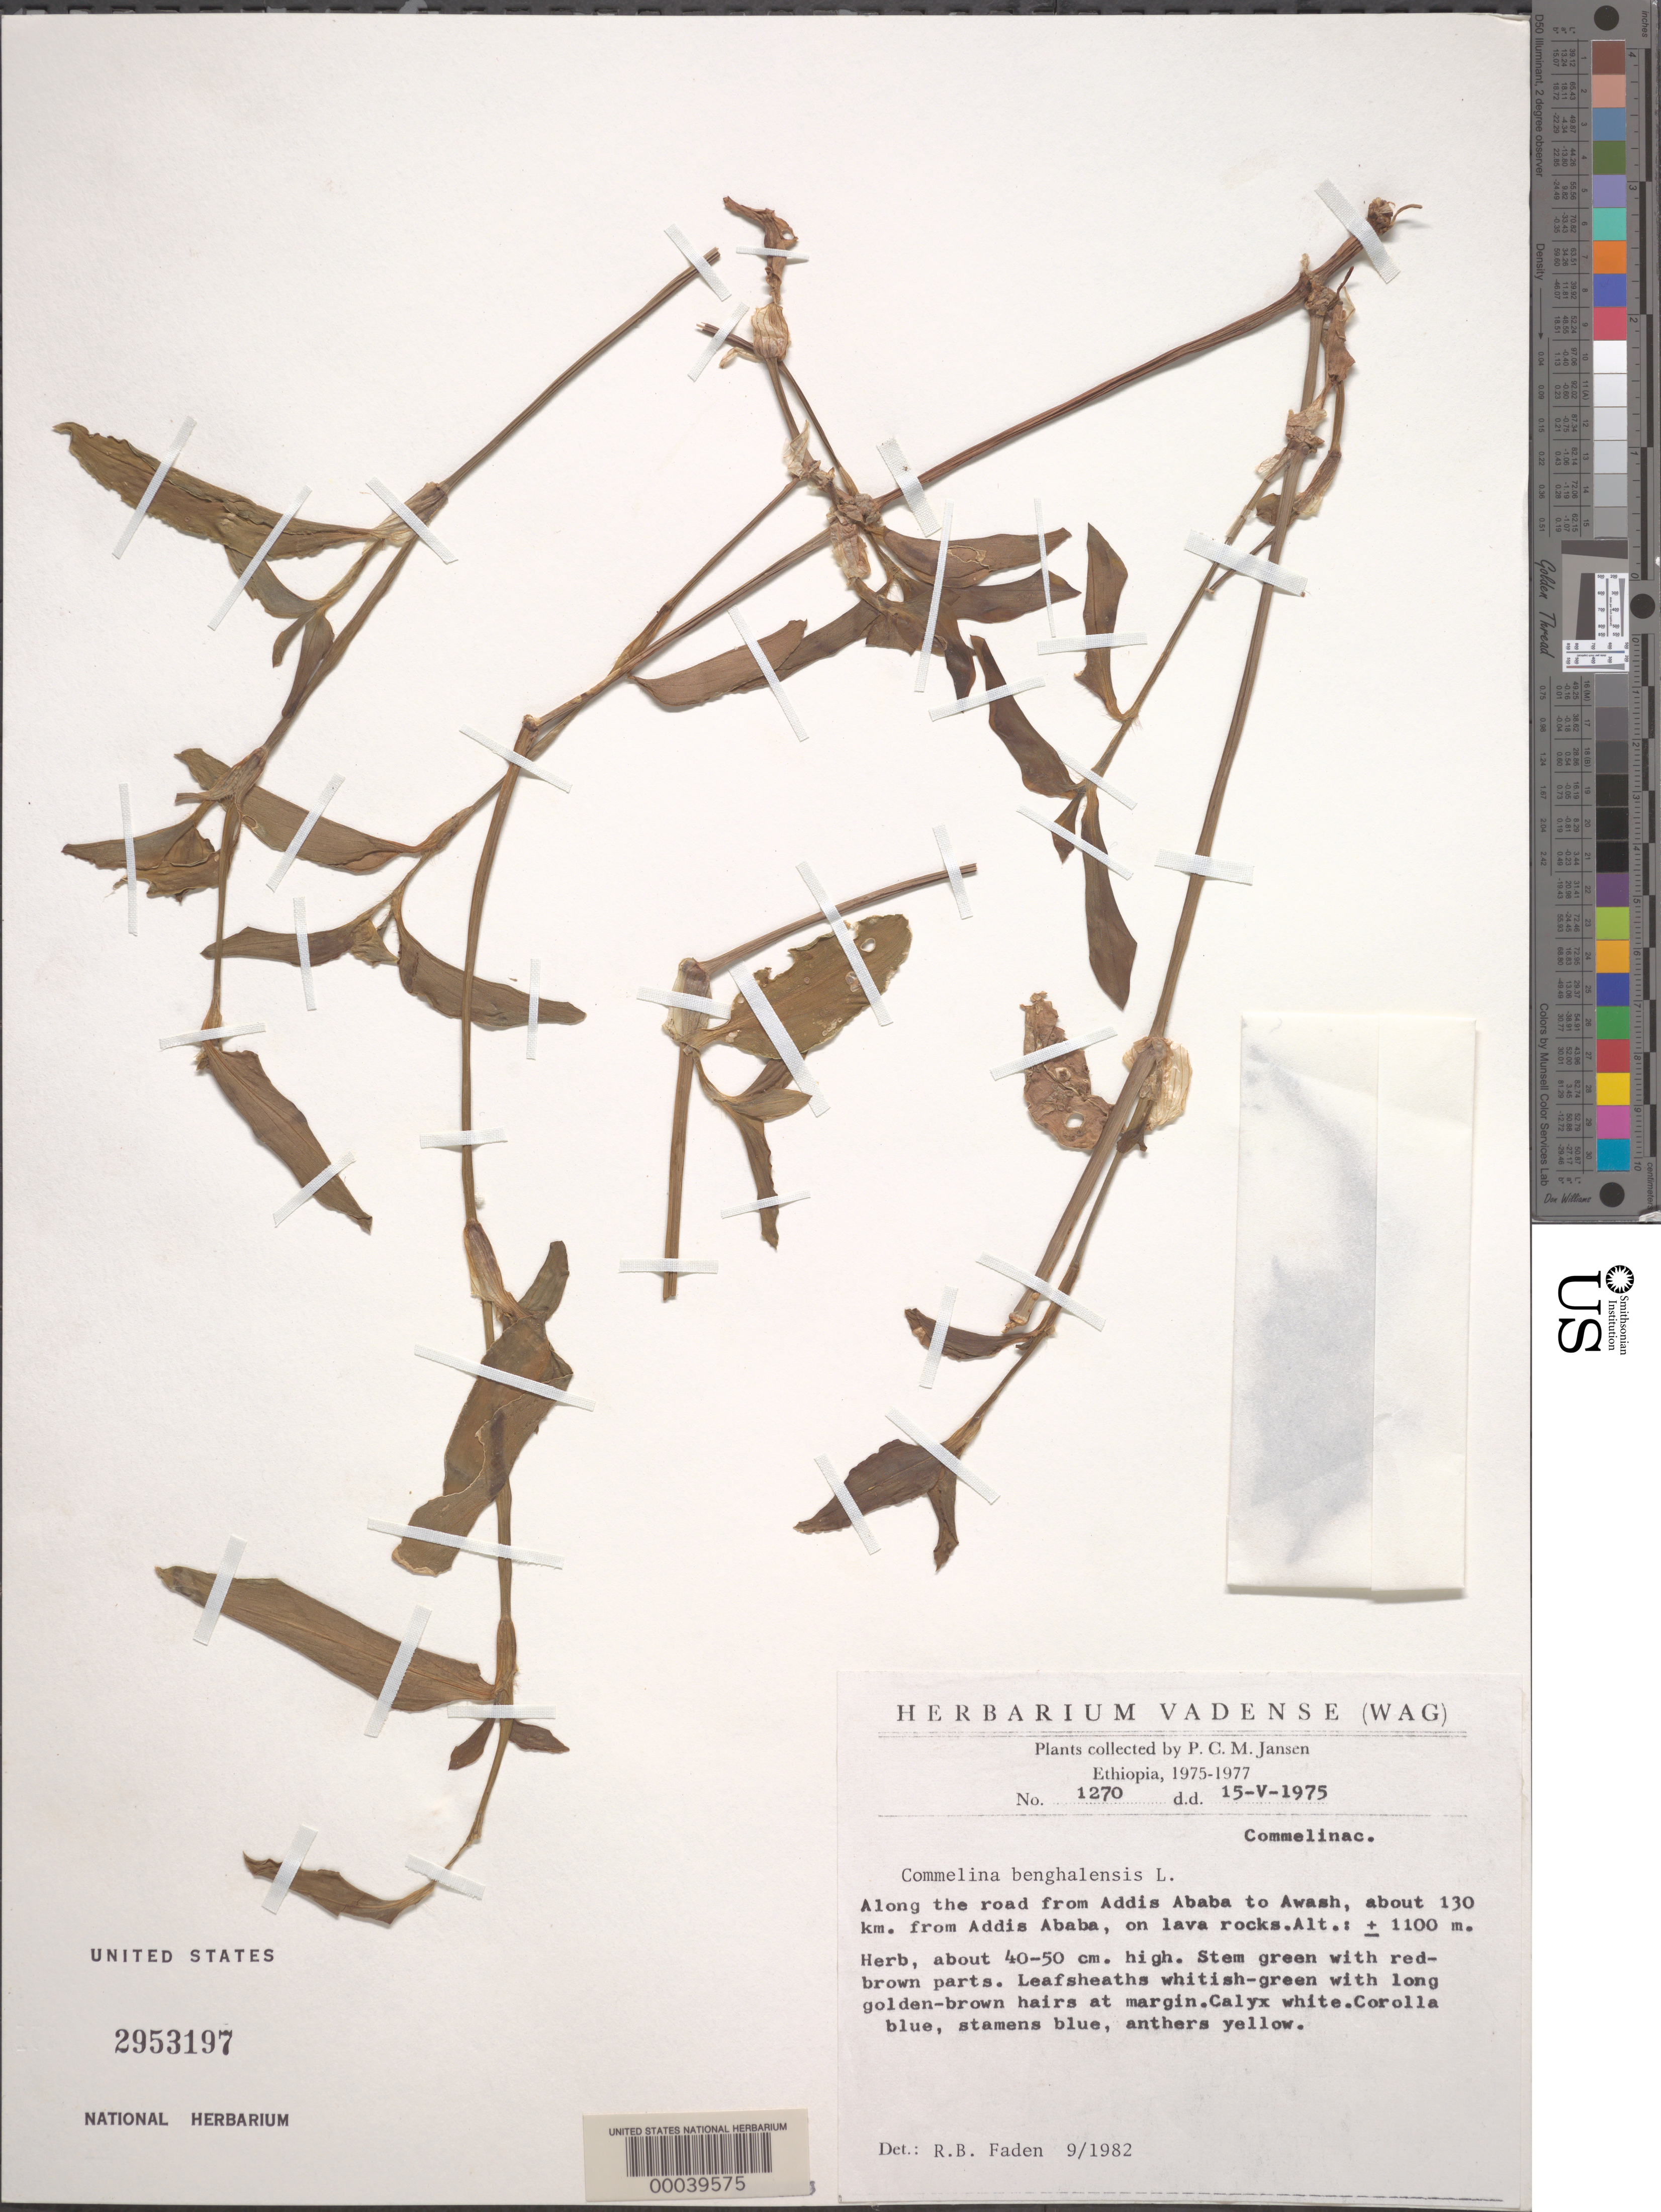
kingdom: Plantae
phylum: Tracheophyta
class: Liliopsida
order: Commelinales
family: Commelinaceae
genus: Commelina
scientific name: Commelina benghalensis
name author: L.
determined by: Faden, Robert B., (US), Smithsonian Institution - National Museum of Natural History (UNITED STATES)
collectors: C. Seegeler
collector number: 2550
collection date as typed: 30 Aug 1972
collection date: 1972-08-30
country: Ethiopia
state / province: South West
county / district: Keffa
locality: Jimma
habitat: Border of bush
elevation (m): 1100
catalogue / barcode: US 2953197